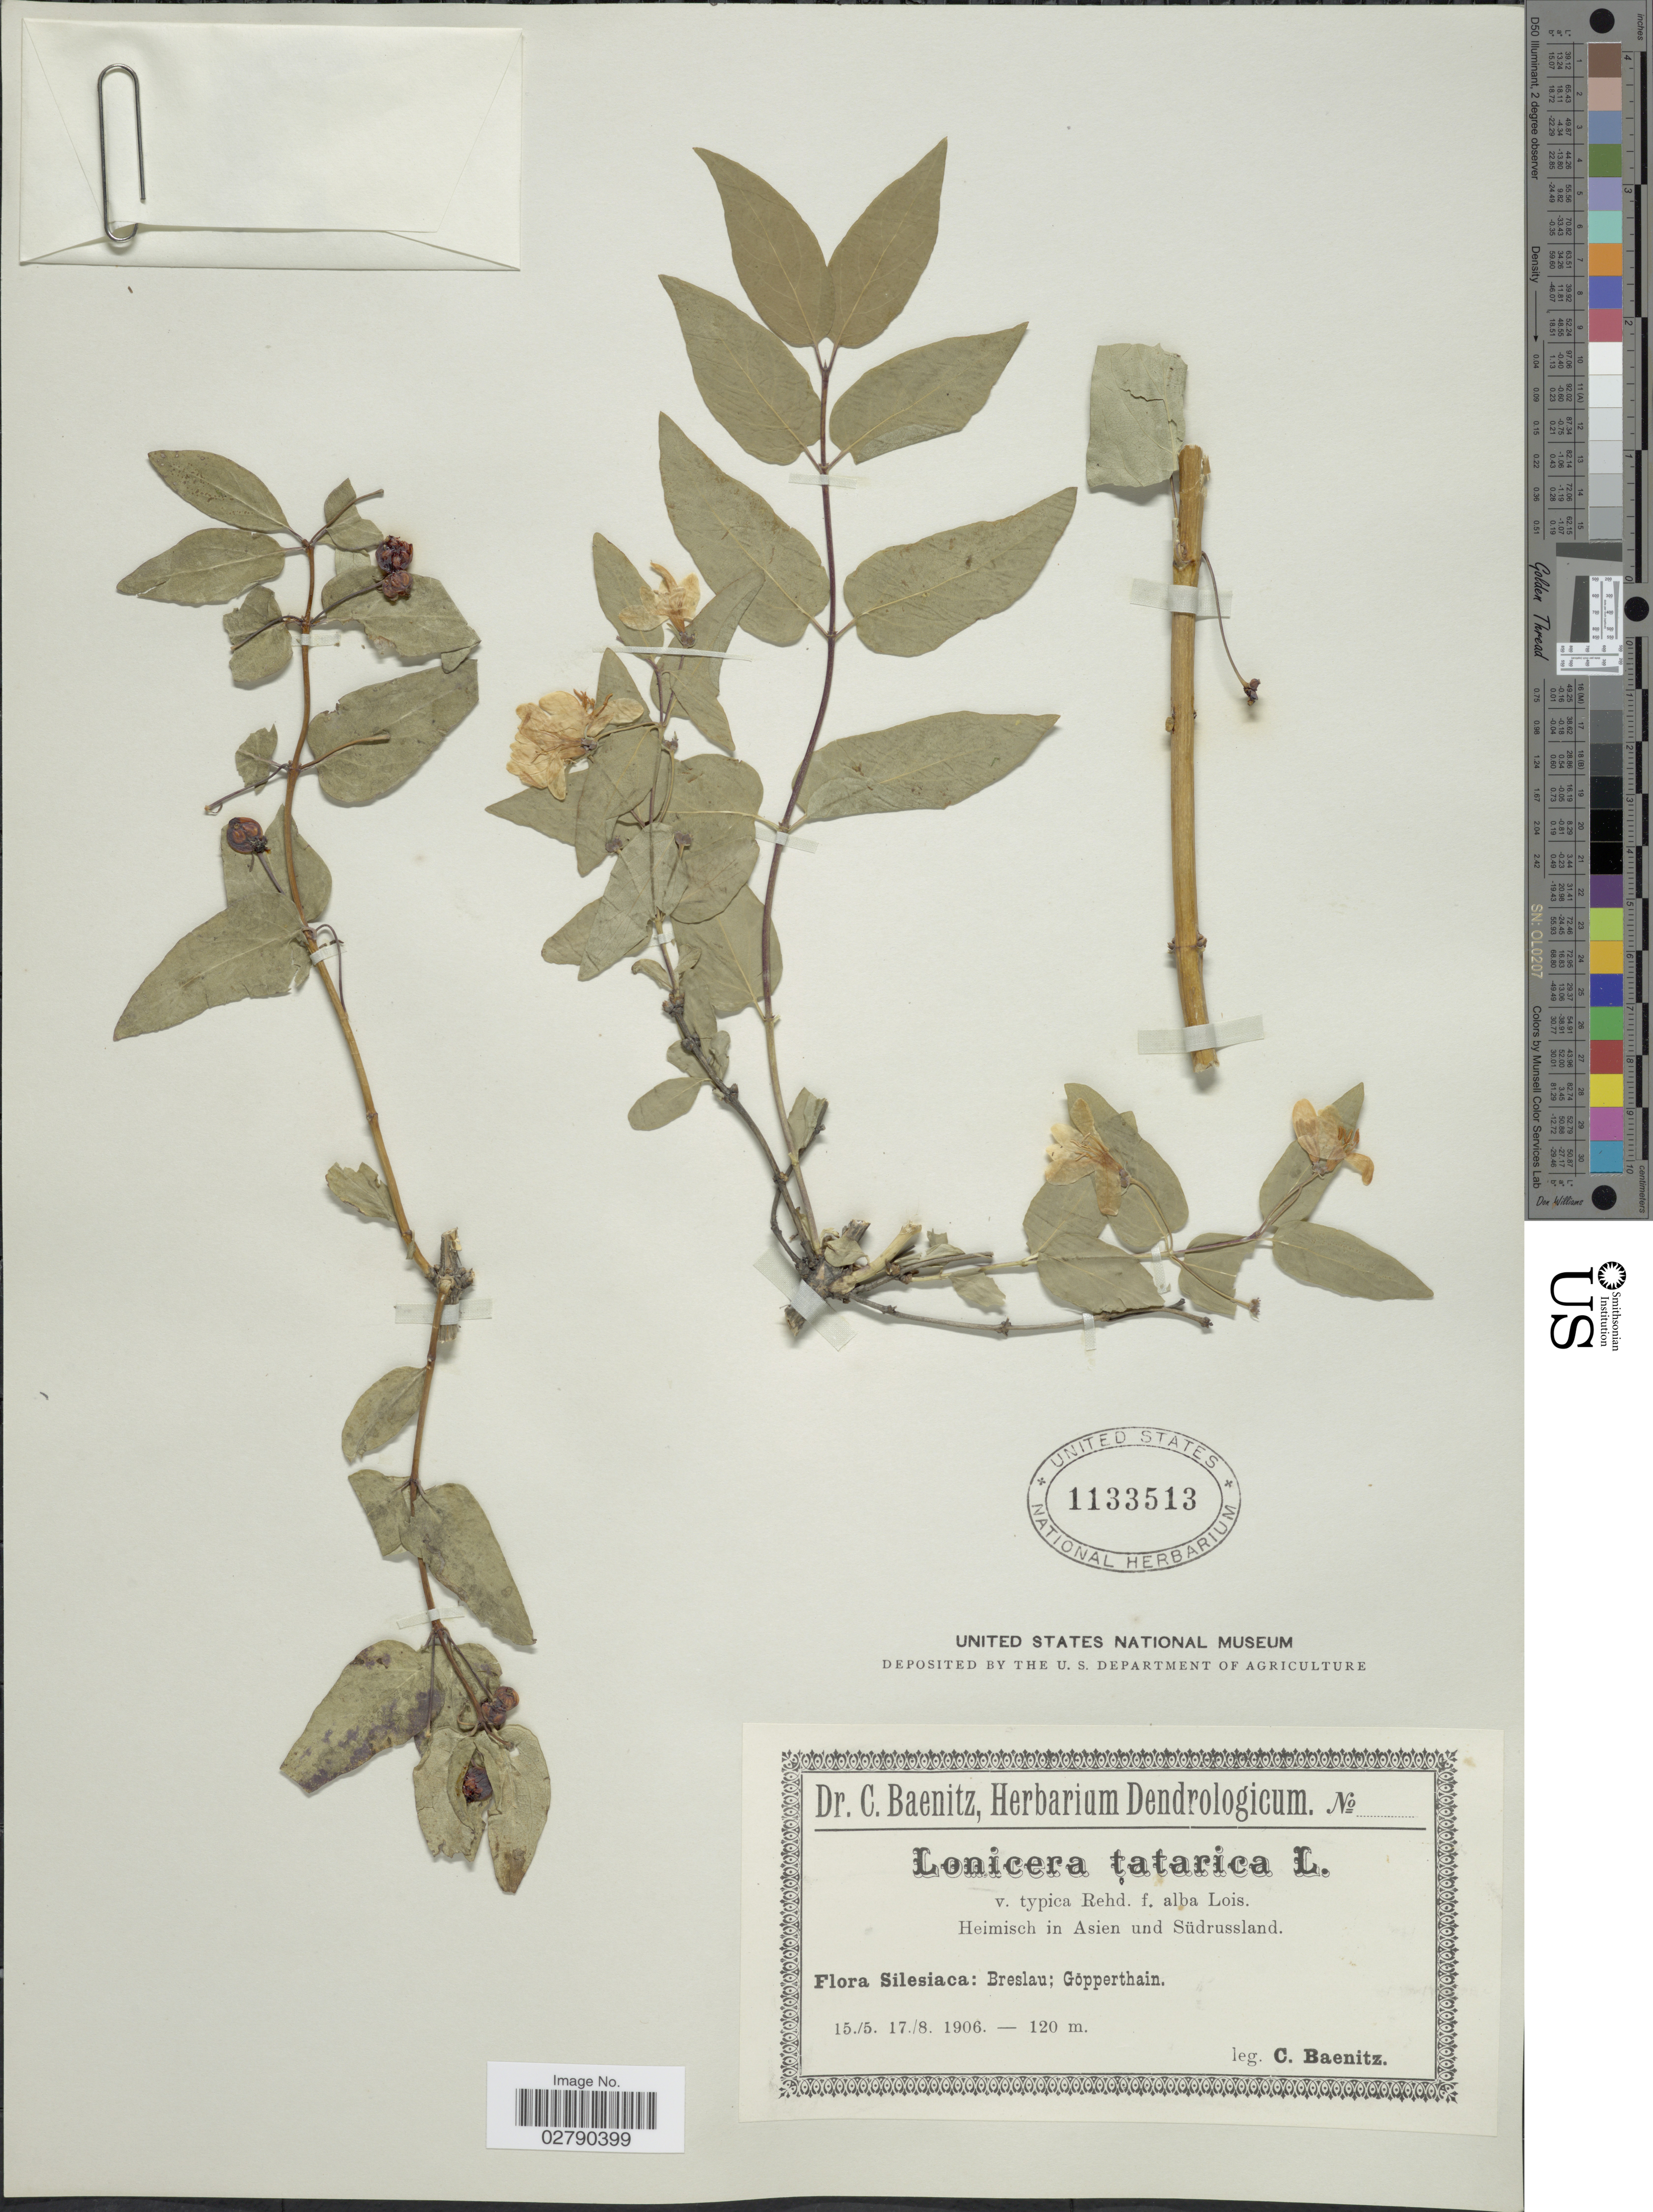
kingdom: Plantae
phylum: Tracheophyta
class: Magnoliopsida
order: Dipsacales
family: Caprifoliaceae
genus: Lonicera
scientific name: Lonicera tatarica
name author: L.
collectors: C. G. Baenitz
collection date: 1906-05-15/1906-08-17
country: Poland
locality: Silesiaca: Breslau; Göpperthain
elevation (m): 120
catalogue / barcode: US 1133513